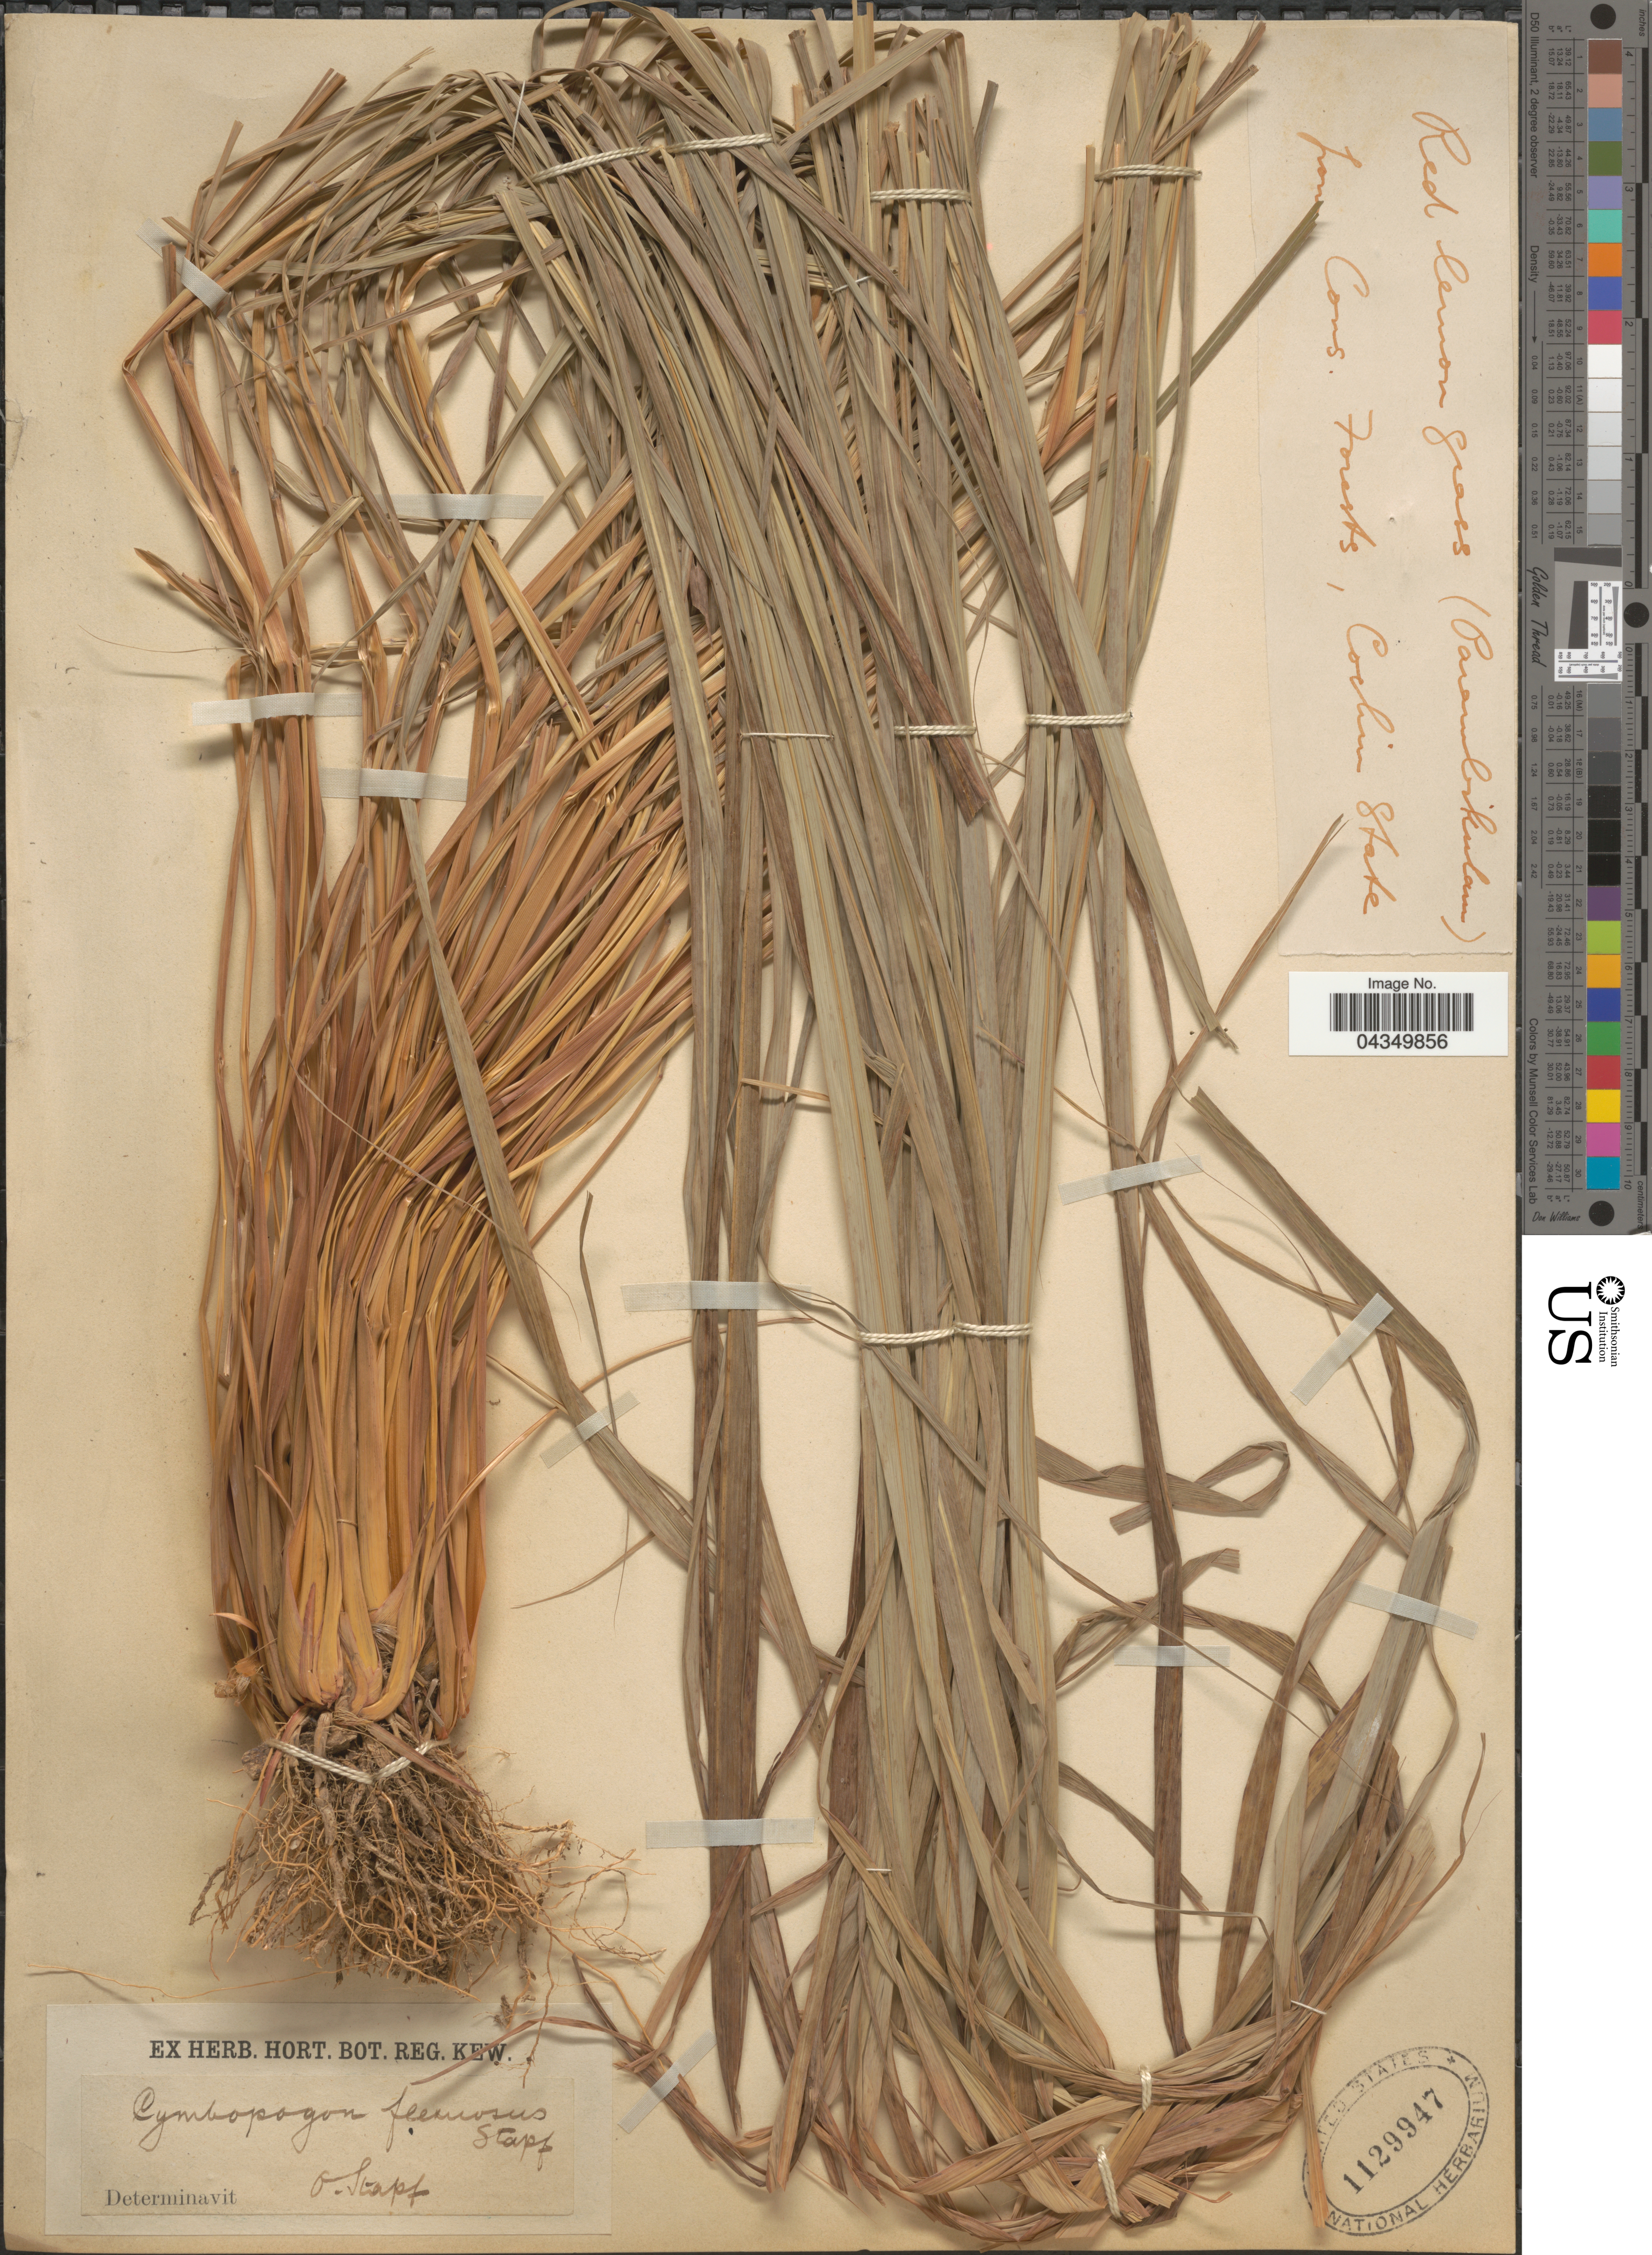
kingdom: Plantae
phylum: Tracheophyta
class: Liliopsida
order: Poales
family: Poaceae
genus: Cymbopogon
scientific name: Cymbopogon flexuosus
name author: (Nees ex Steud.) Will. Watson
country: India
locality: From Cons. Forests, Cochin State.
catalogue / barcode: US 1129947